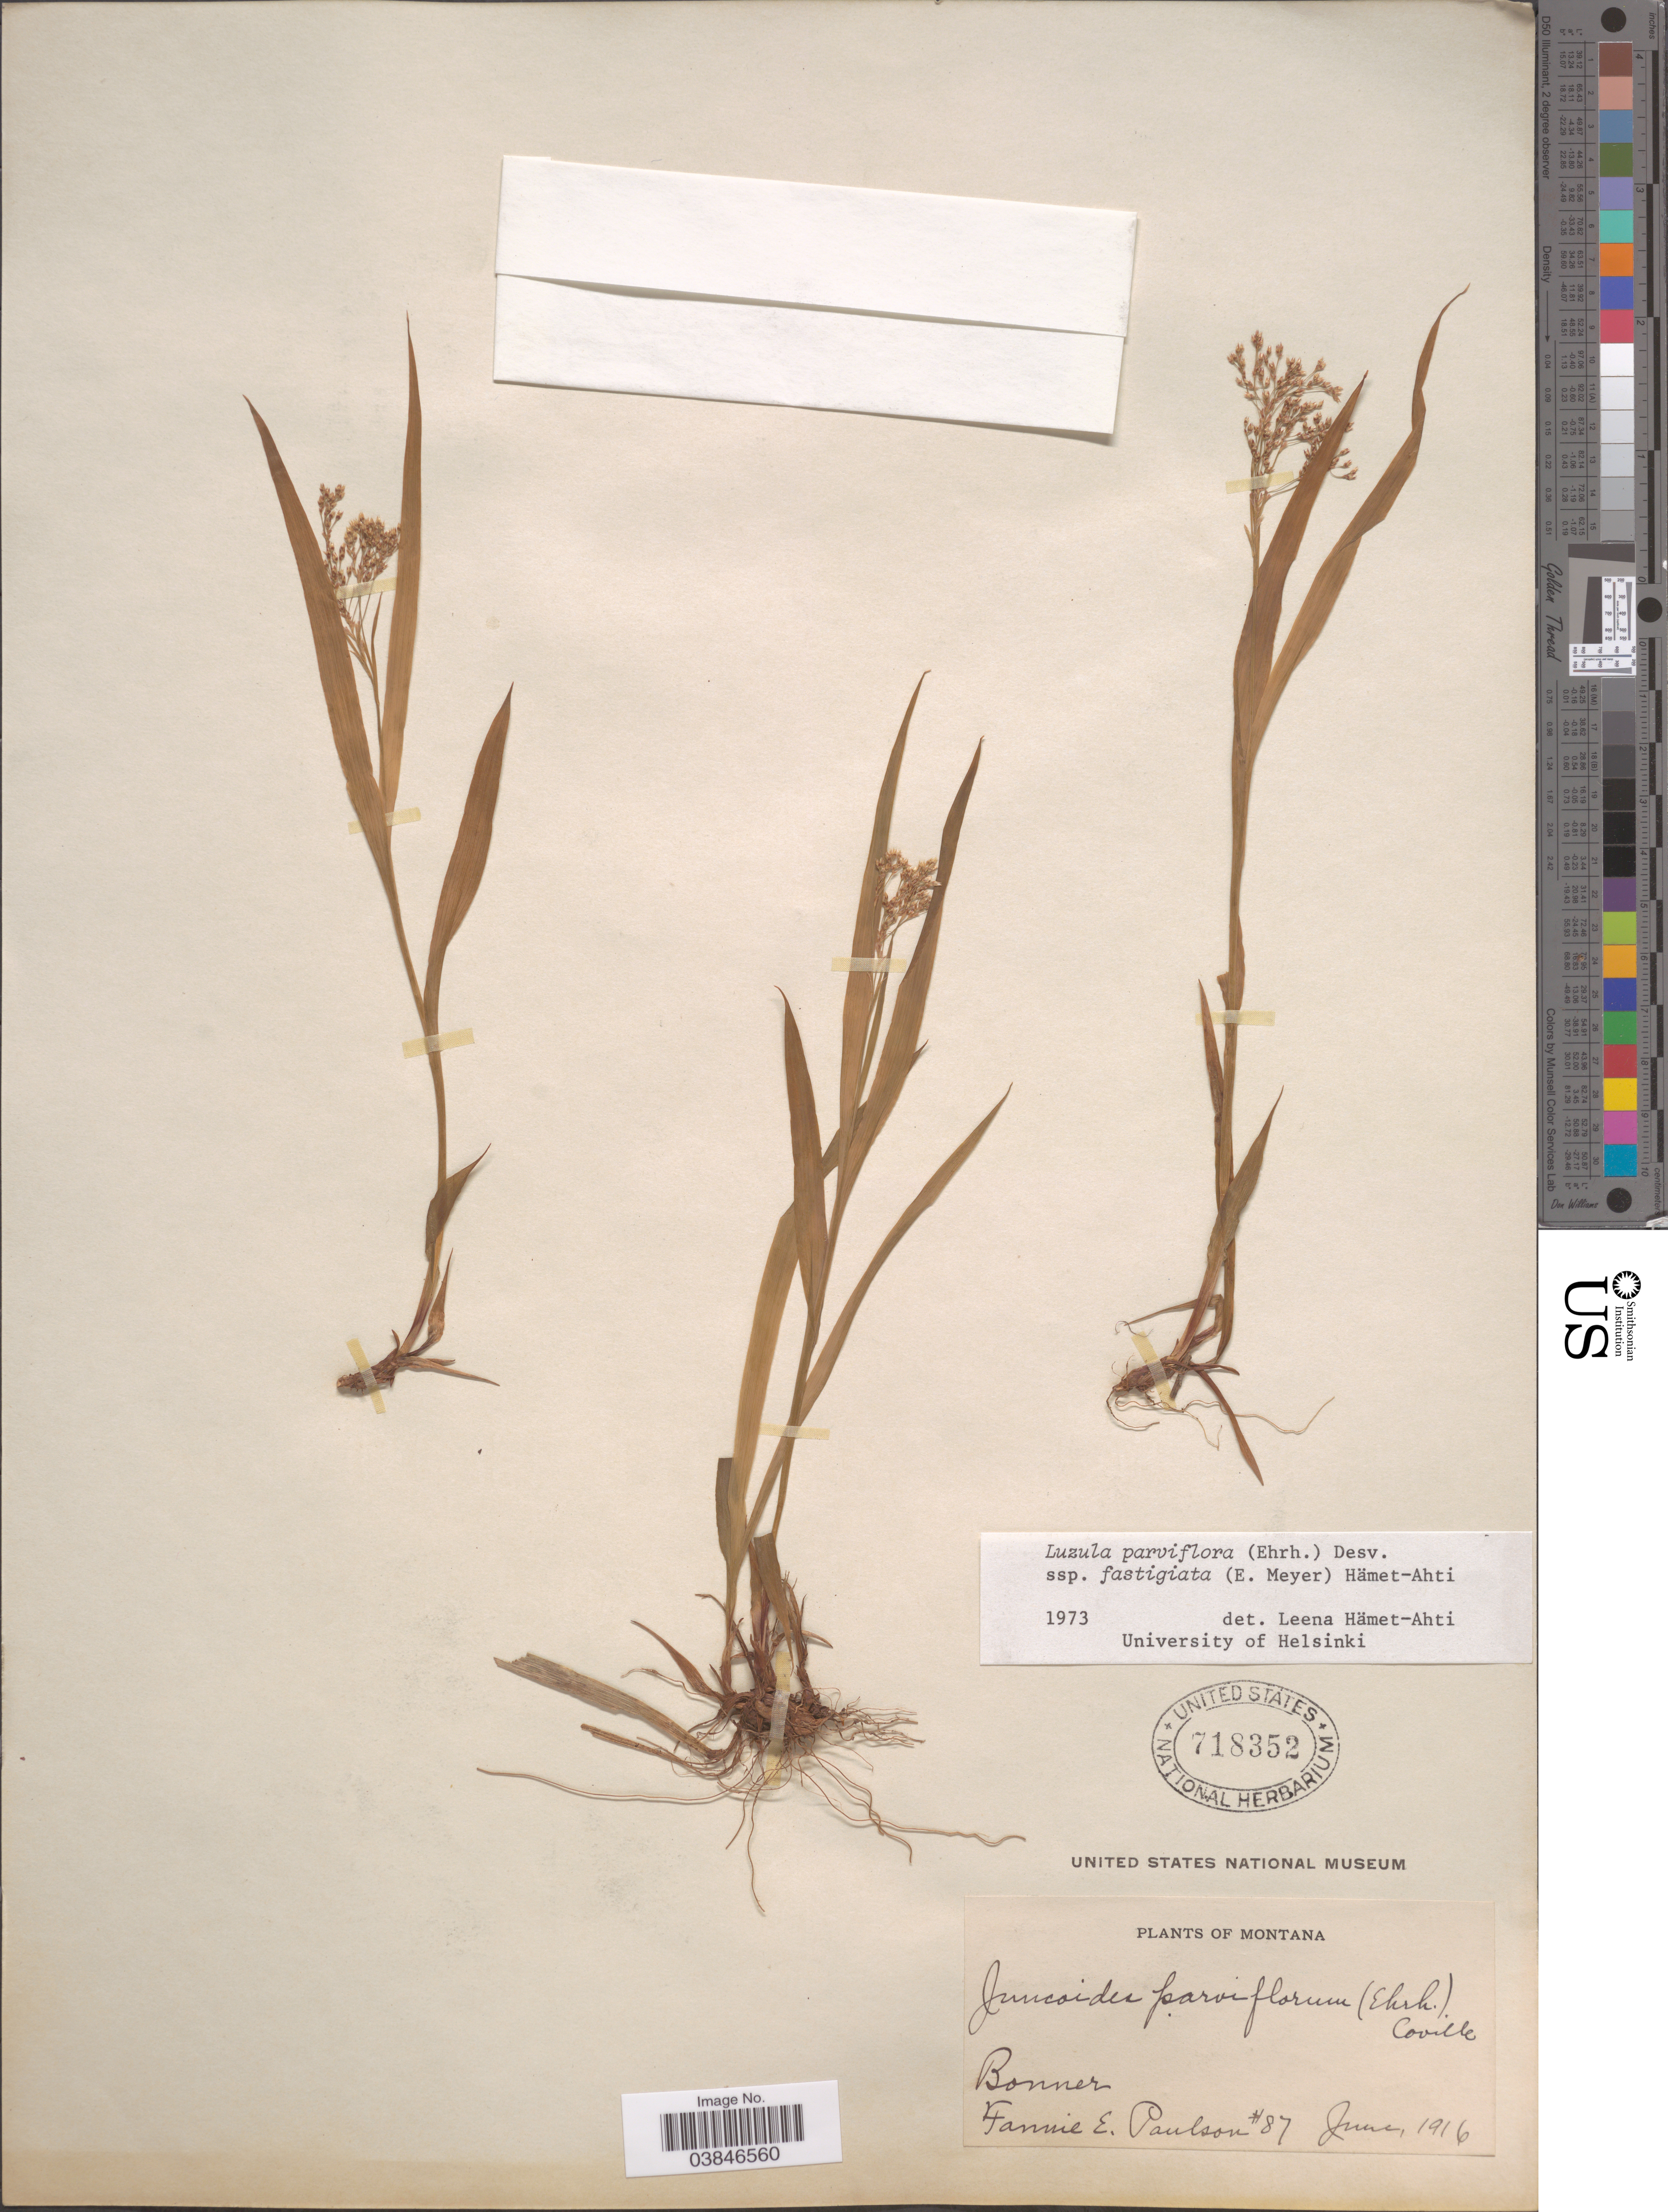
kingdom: Plantae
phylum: Tracheophyta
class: Liliopsida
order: Poales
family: Juncaceae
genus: Luzula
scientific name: Luzula parviflora subsp. fastigiata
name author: Buchenau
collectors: F. Paulson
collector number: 87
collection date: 1916-06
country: United States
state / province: Montana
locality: Bonner.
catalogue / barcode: US 718352